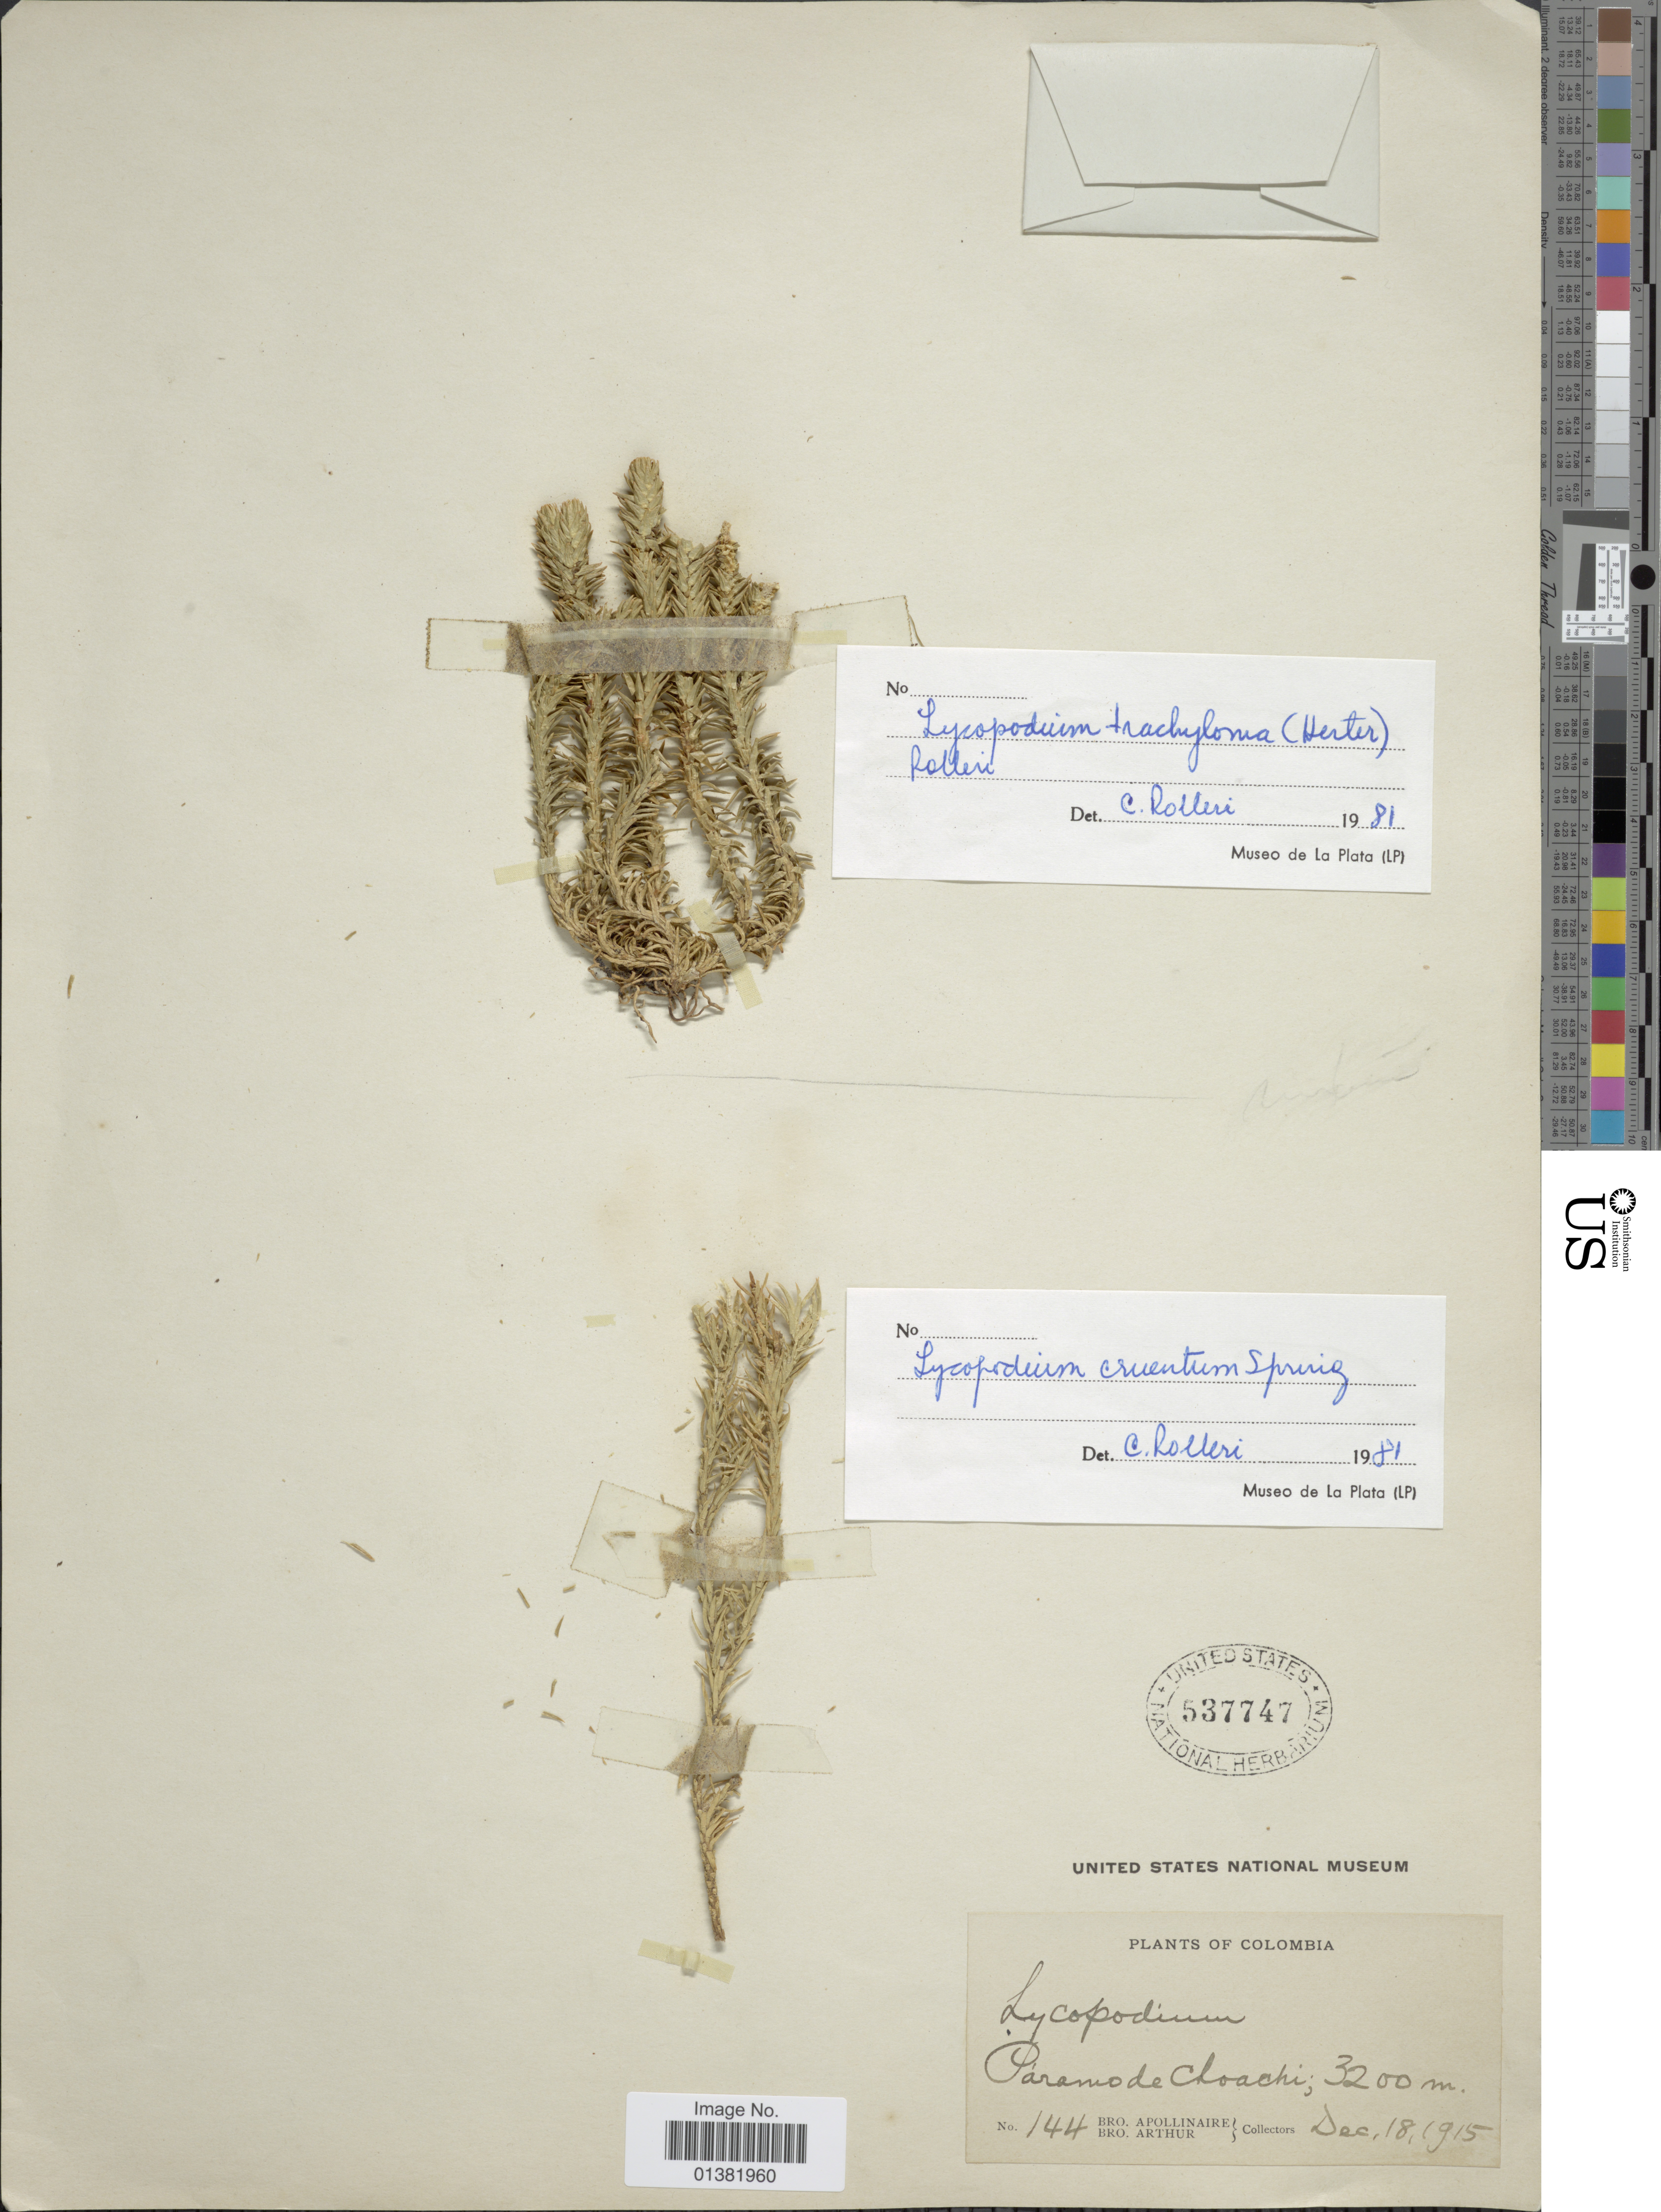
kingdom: Plantae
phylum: Tracheophyta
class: Lycopodiopsida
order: Lycopodiales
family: Lycopodiaceae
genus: Phlegmariurus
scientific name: Phlegmariurus cruentus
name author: (Spring) B. Øllg.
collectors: Bro. Apollinaire & Bro. Arthur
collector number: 144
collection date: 1915-12-18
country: Colombia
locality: Páramo de Choachi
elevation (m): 3200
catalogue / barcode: US 537747